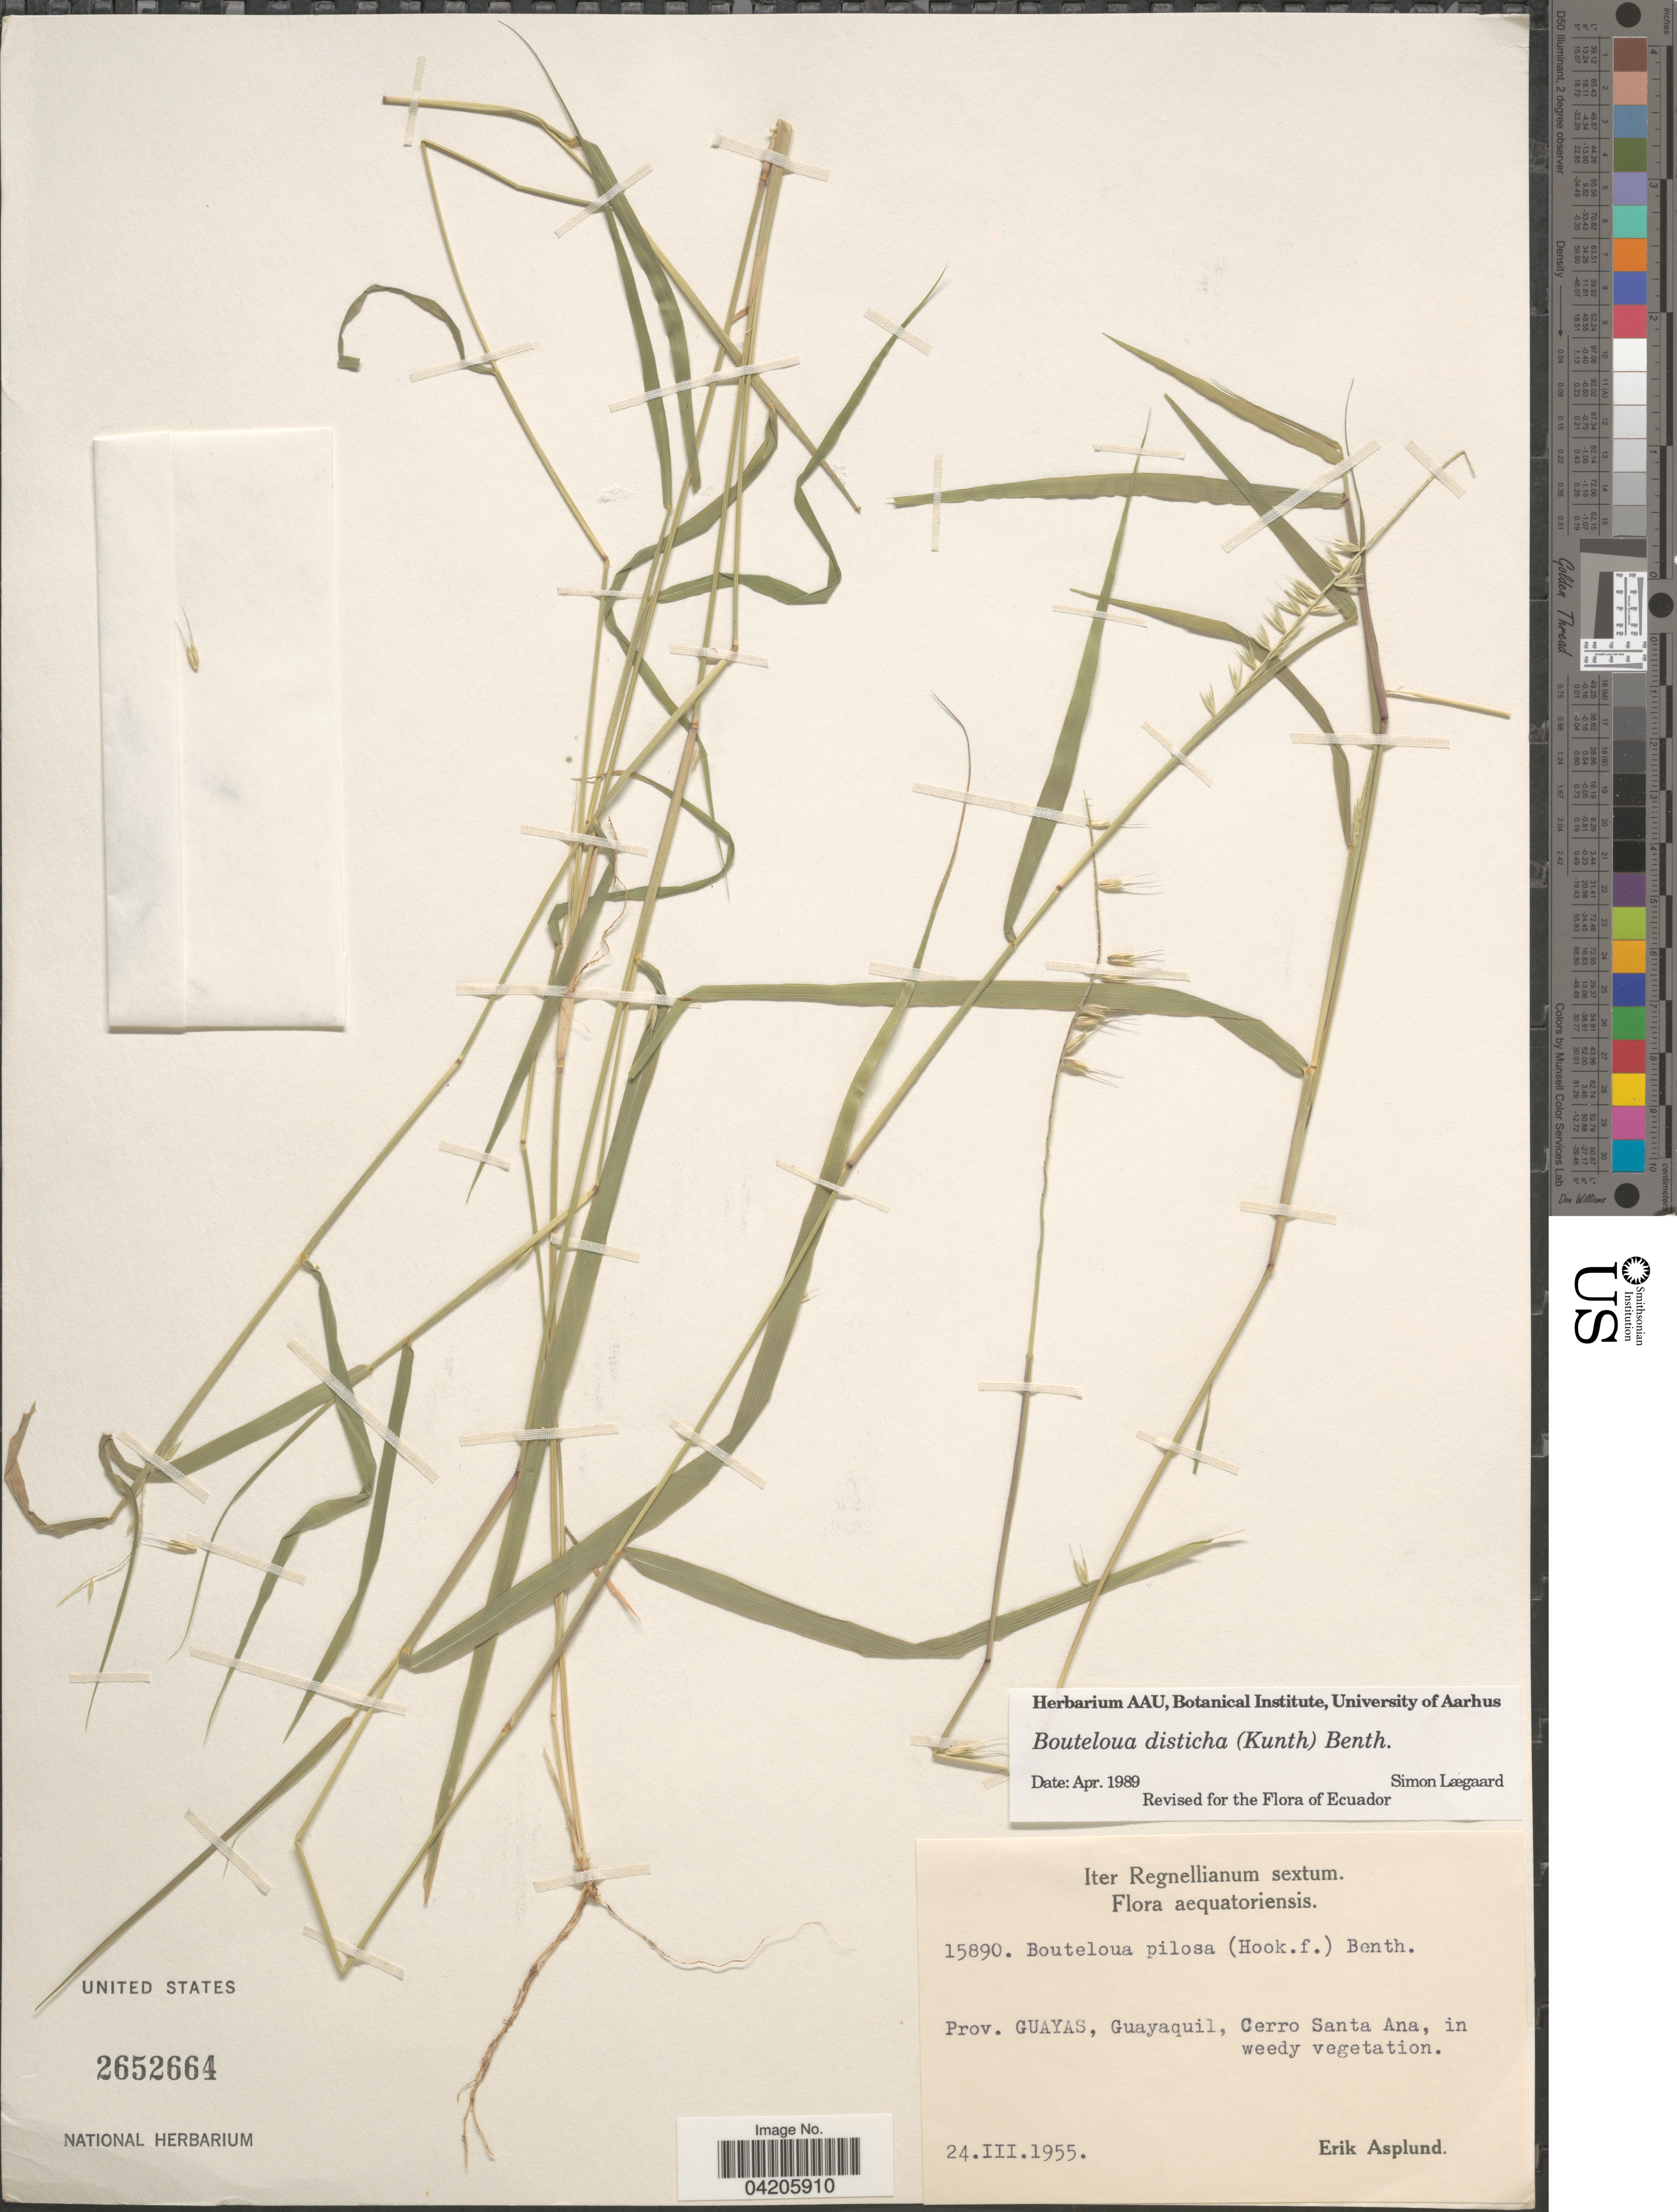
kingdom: Plantae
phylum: Tracheophyta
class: Liliopsida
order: Poales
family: Poaceae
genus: Bouteloua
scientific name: Bouteloua disticha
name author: (Kunth) Benth.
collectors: E. Asplund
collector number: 15890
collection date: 1955-03-24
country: Ecuador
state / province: Guayas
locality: Iter Regnellianum sextum. Guayaquil, Cerro Santa Ana, in weedy vegetation.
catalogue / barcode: US 2652664